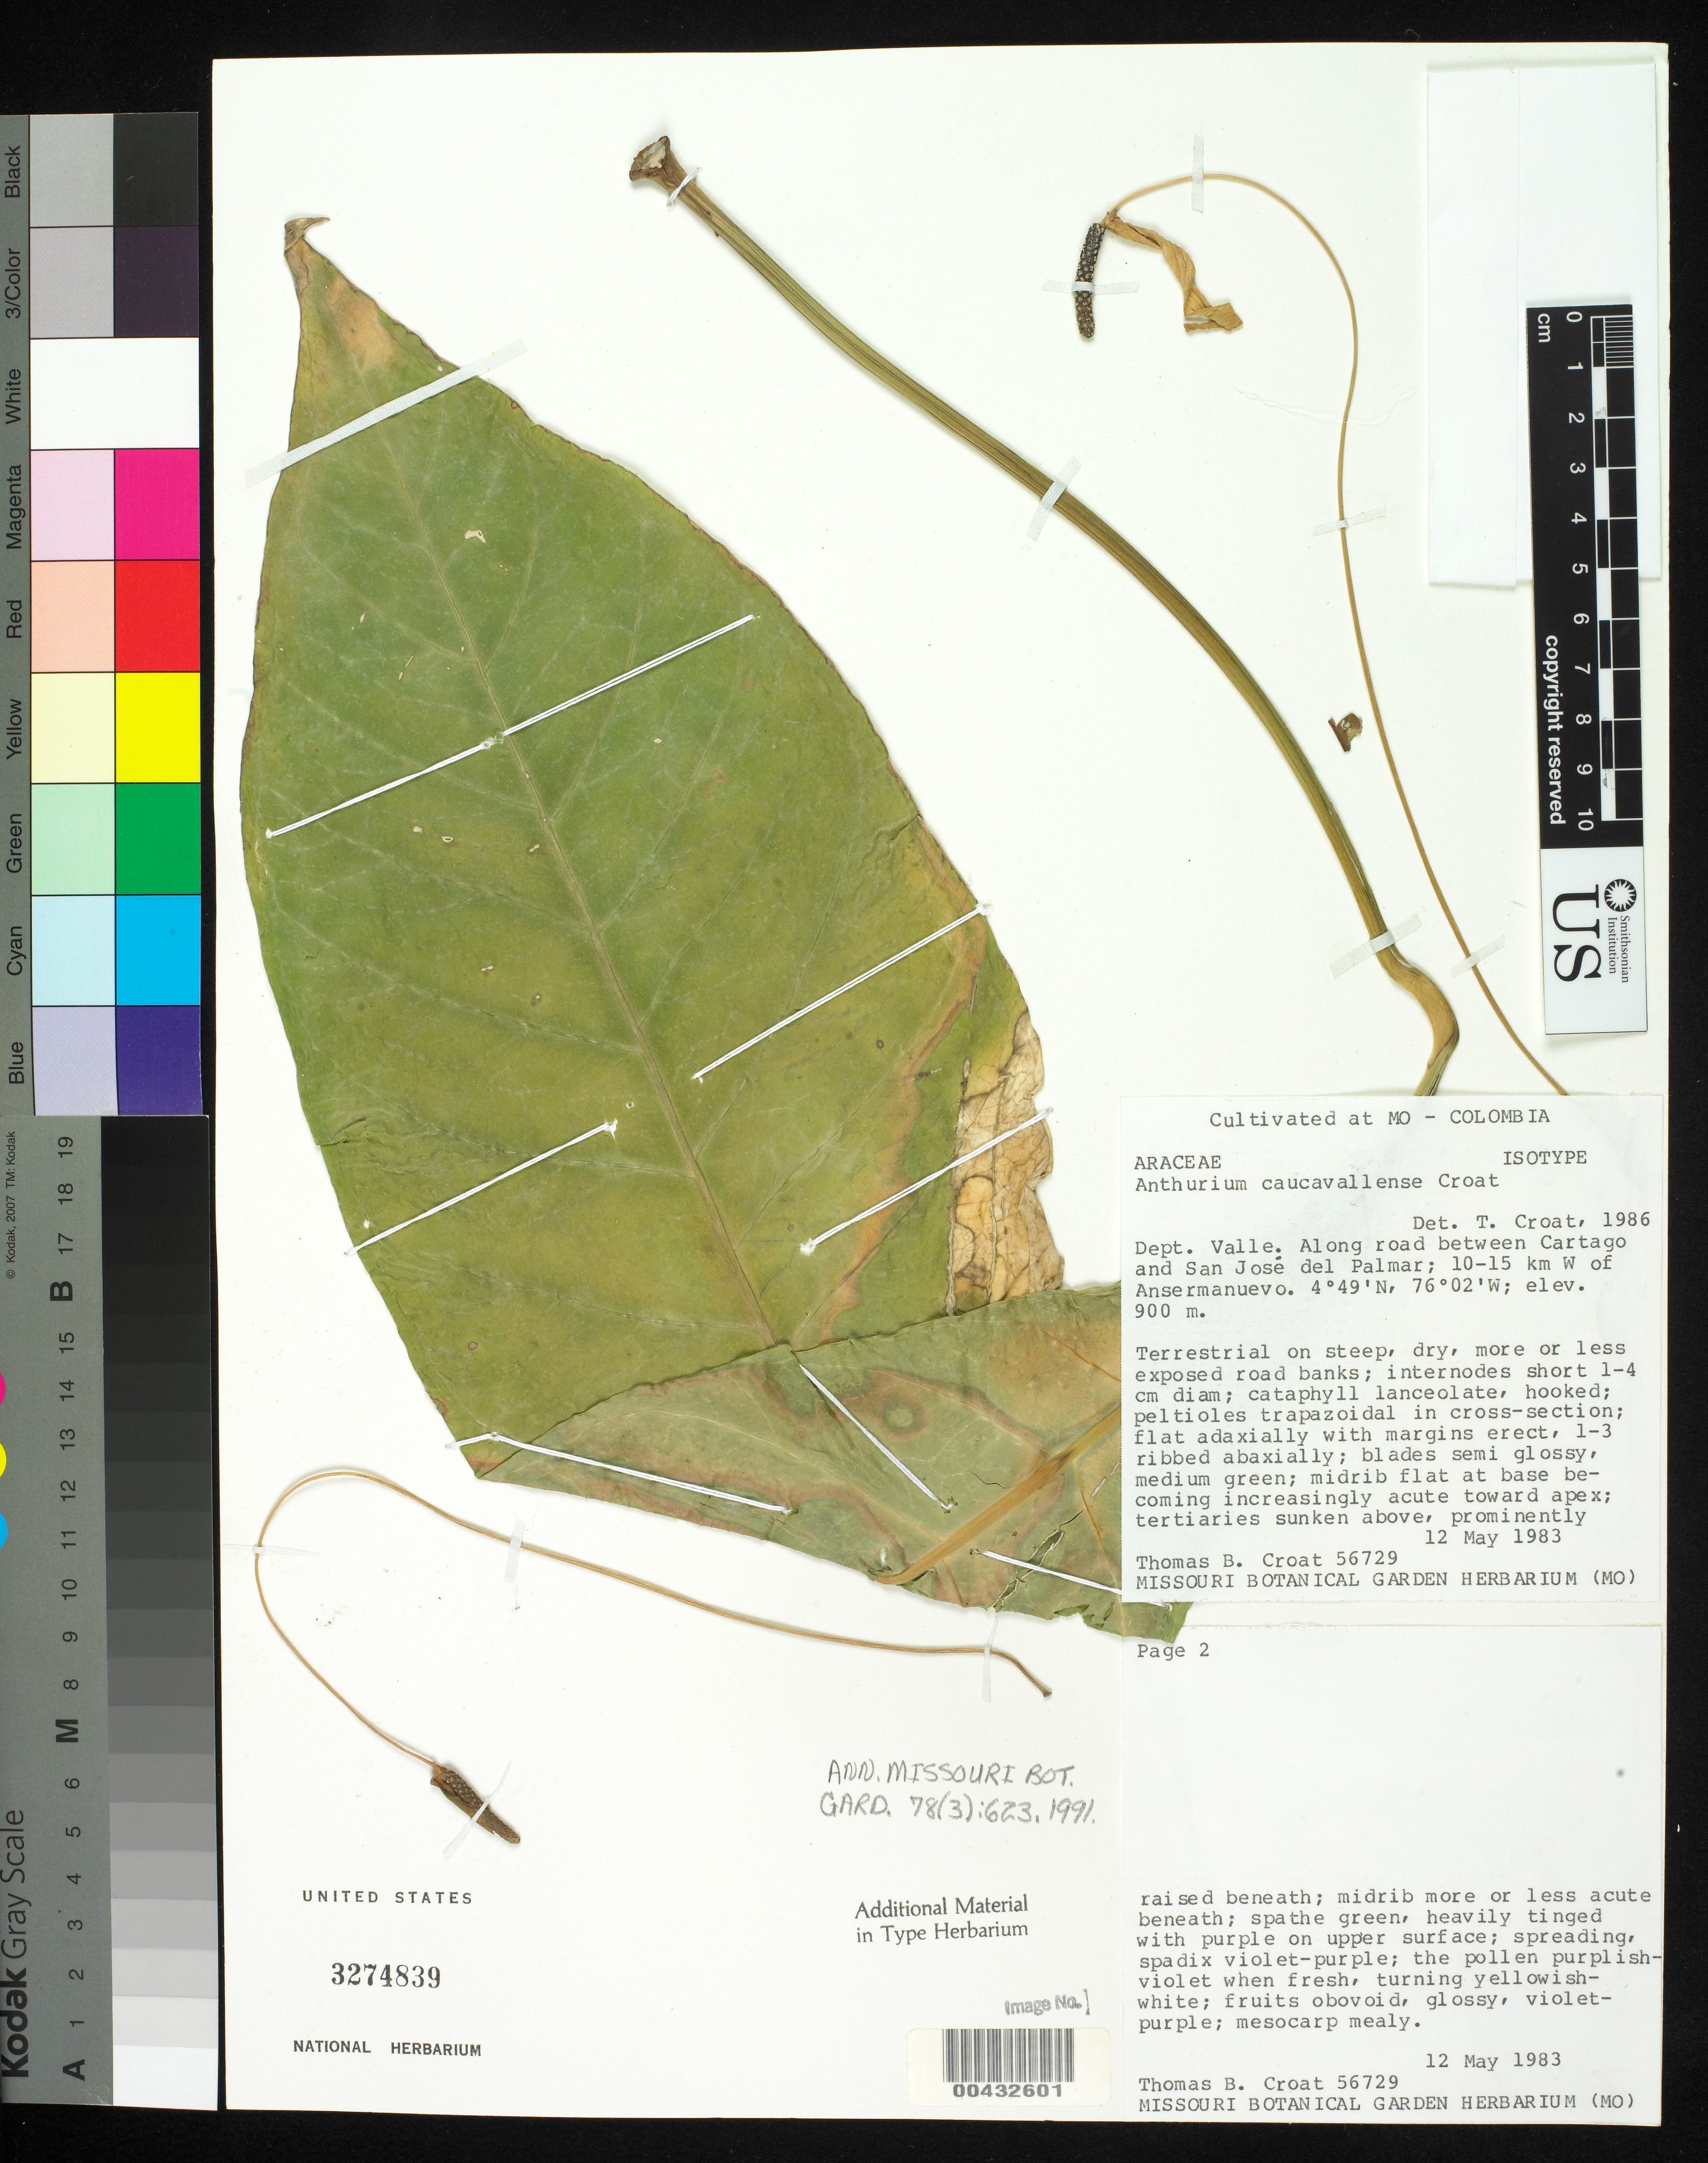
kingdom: Plantae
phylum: Tracheophyta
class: Liliopsida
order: Alismatales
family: Araceae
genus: Anthurium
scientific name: Anthurium caucavallense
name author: Croat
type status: Isotype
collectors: T. B. Croat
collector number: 56729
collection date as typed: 12 May 1983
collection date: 1983-05-12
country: Colombia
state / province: Valle del Cauca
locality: Along road between Cartagom & San Jose del Palmar, 10-15 km W of AnsermaNuevo.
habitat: On steep, dry, more or less exposed road banks/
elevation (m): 900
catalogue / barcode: US 3274839